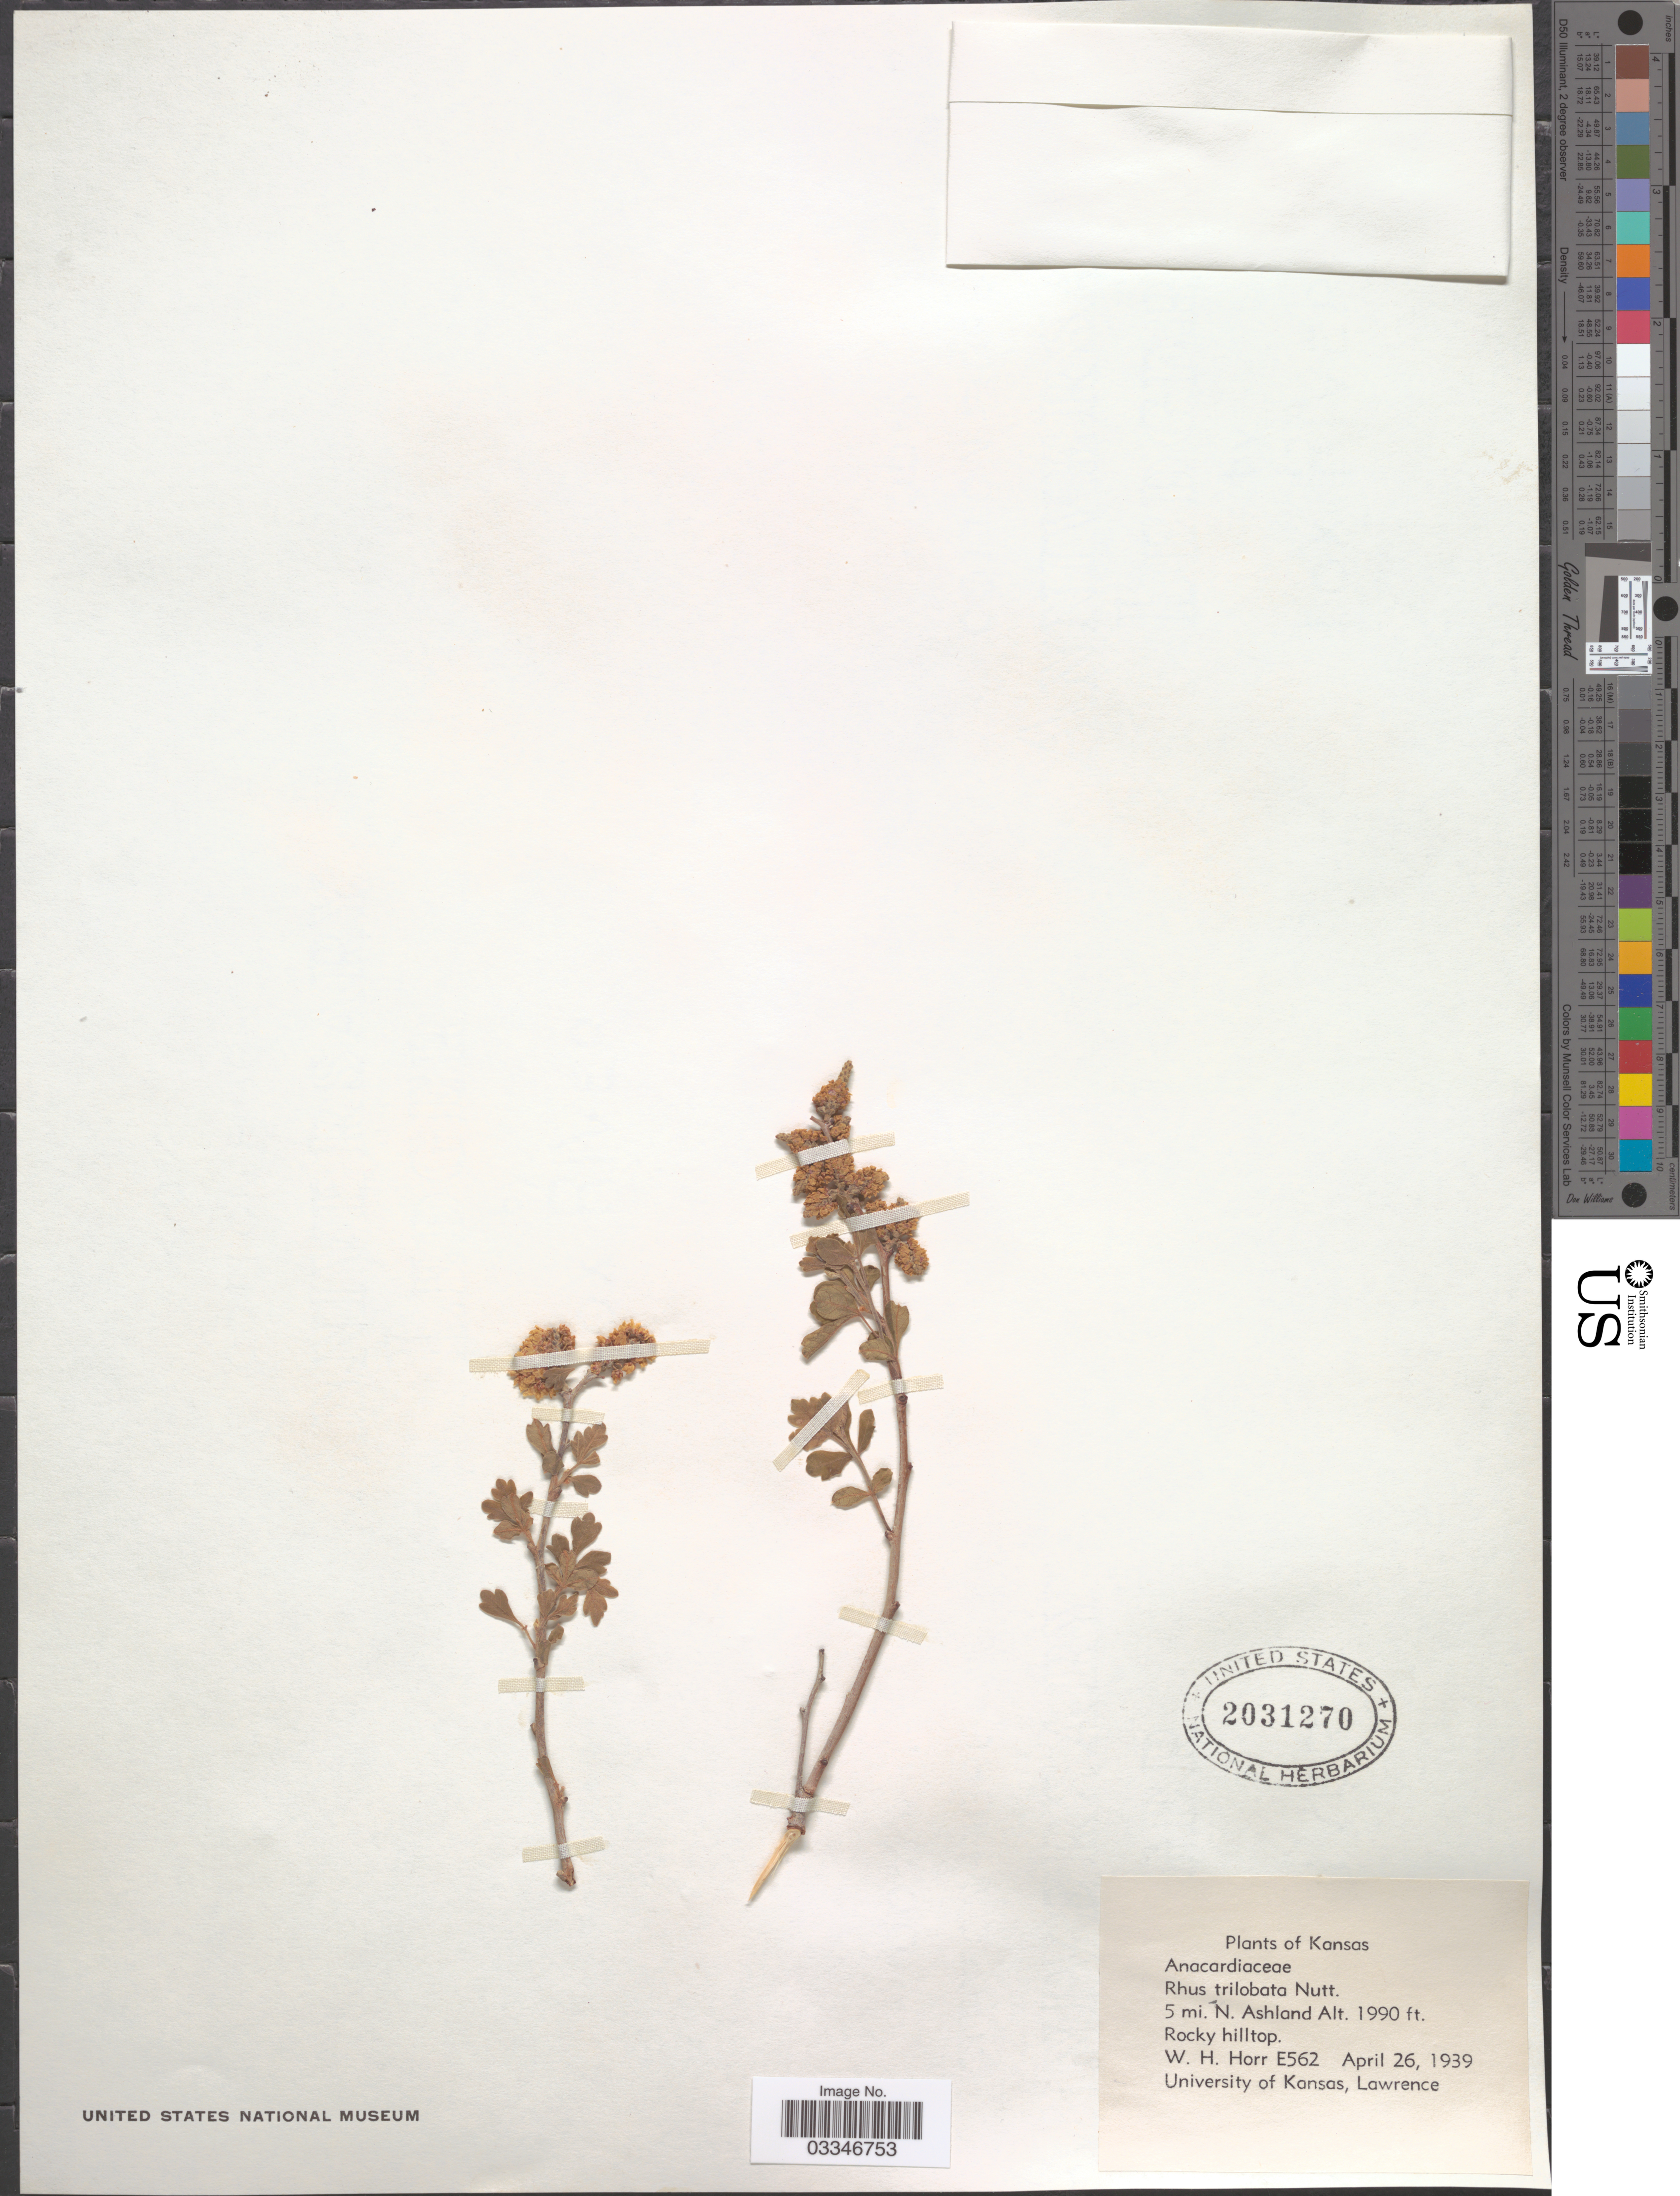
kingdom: Plantae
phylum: Tracheophyta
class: Magnoliopsida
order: Sapindales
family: Anacardiaceae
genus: Rhus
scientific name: Rhus trilobata var. typica Munz & Sloane ined.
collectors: W. H. Horr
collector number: E562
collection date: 1939-04-26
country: United States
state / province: Kansas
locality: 5 mi. N. Ashland.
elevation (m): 607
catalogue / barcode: US 2031270